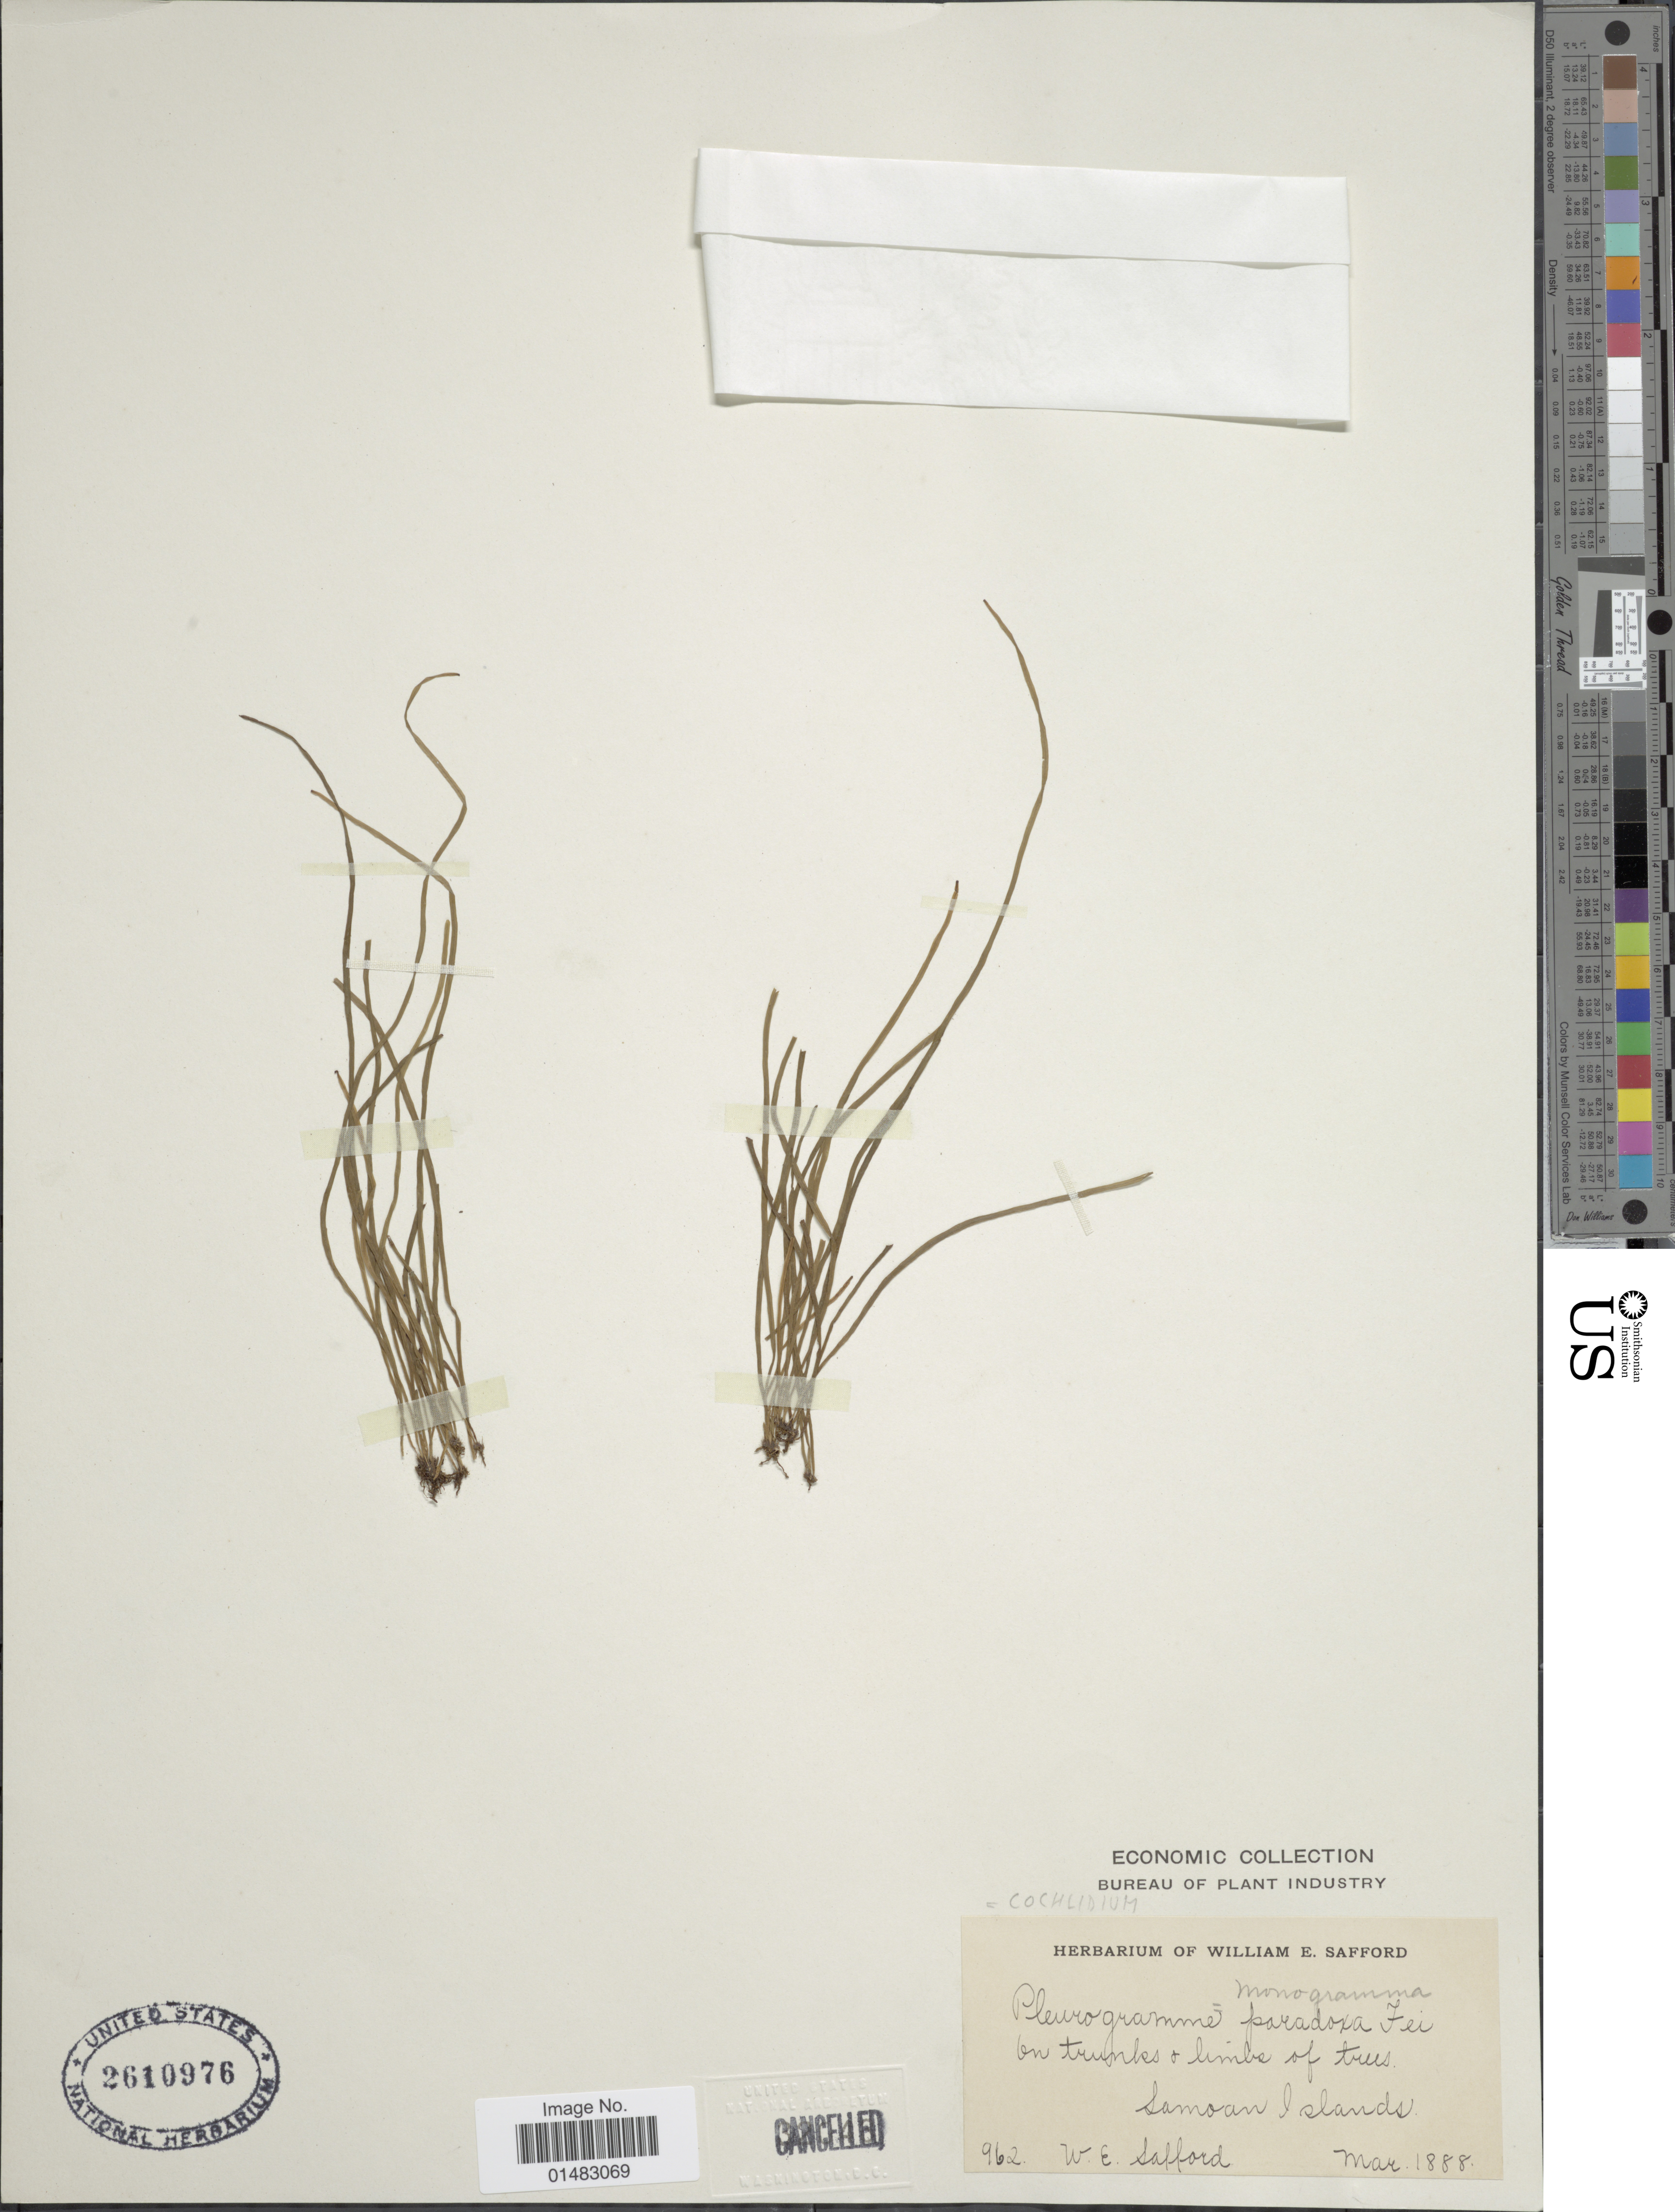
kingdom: Plantae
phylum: Tracheophyta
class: Polypodiopsida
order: Polypodiales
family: Pteridaceae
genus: Vaginularia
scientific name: Vaginularia angustissima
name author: (Brack.) Mett.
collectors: W. E. Safford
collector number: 962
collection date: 1888-03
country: American Samoa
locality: Samoan Islands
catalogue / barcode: US 2610976